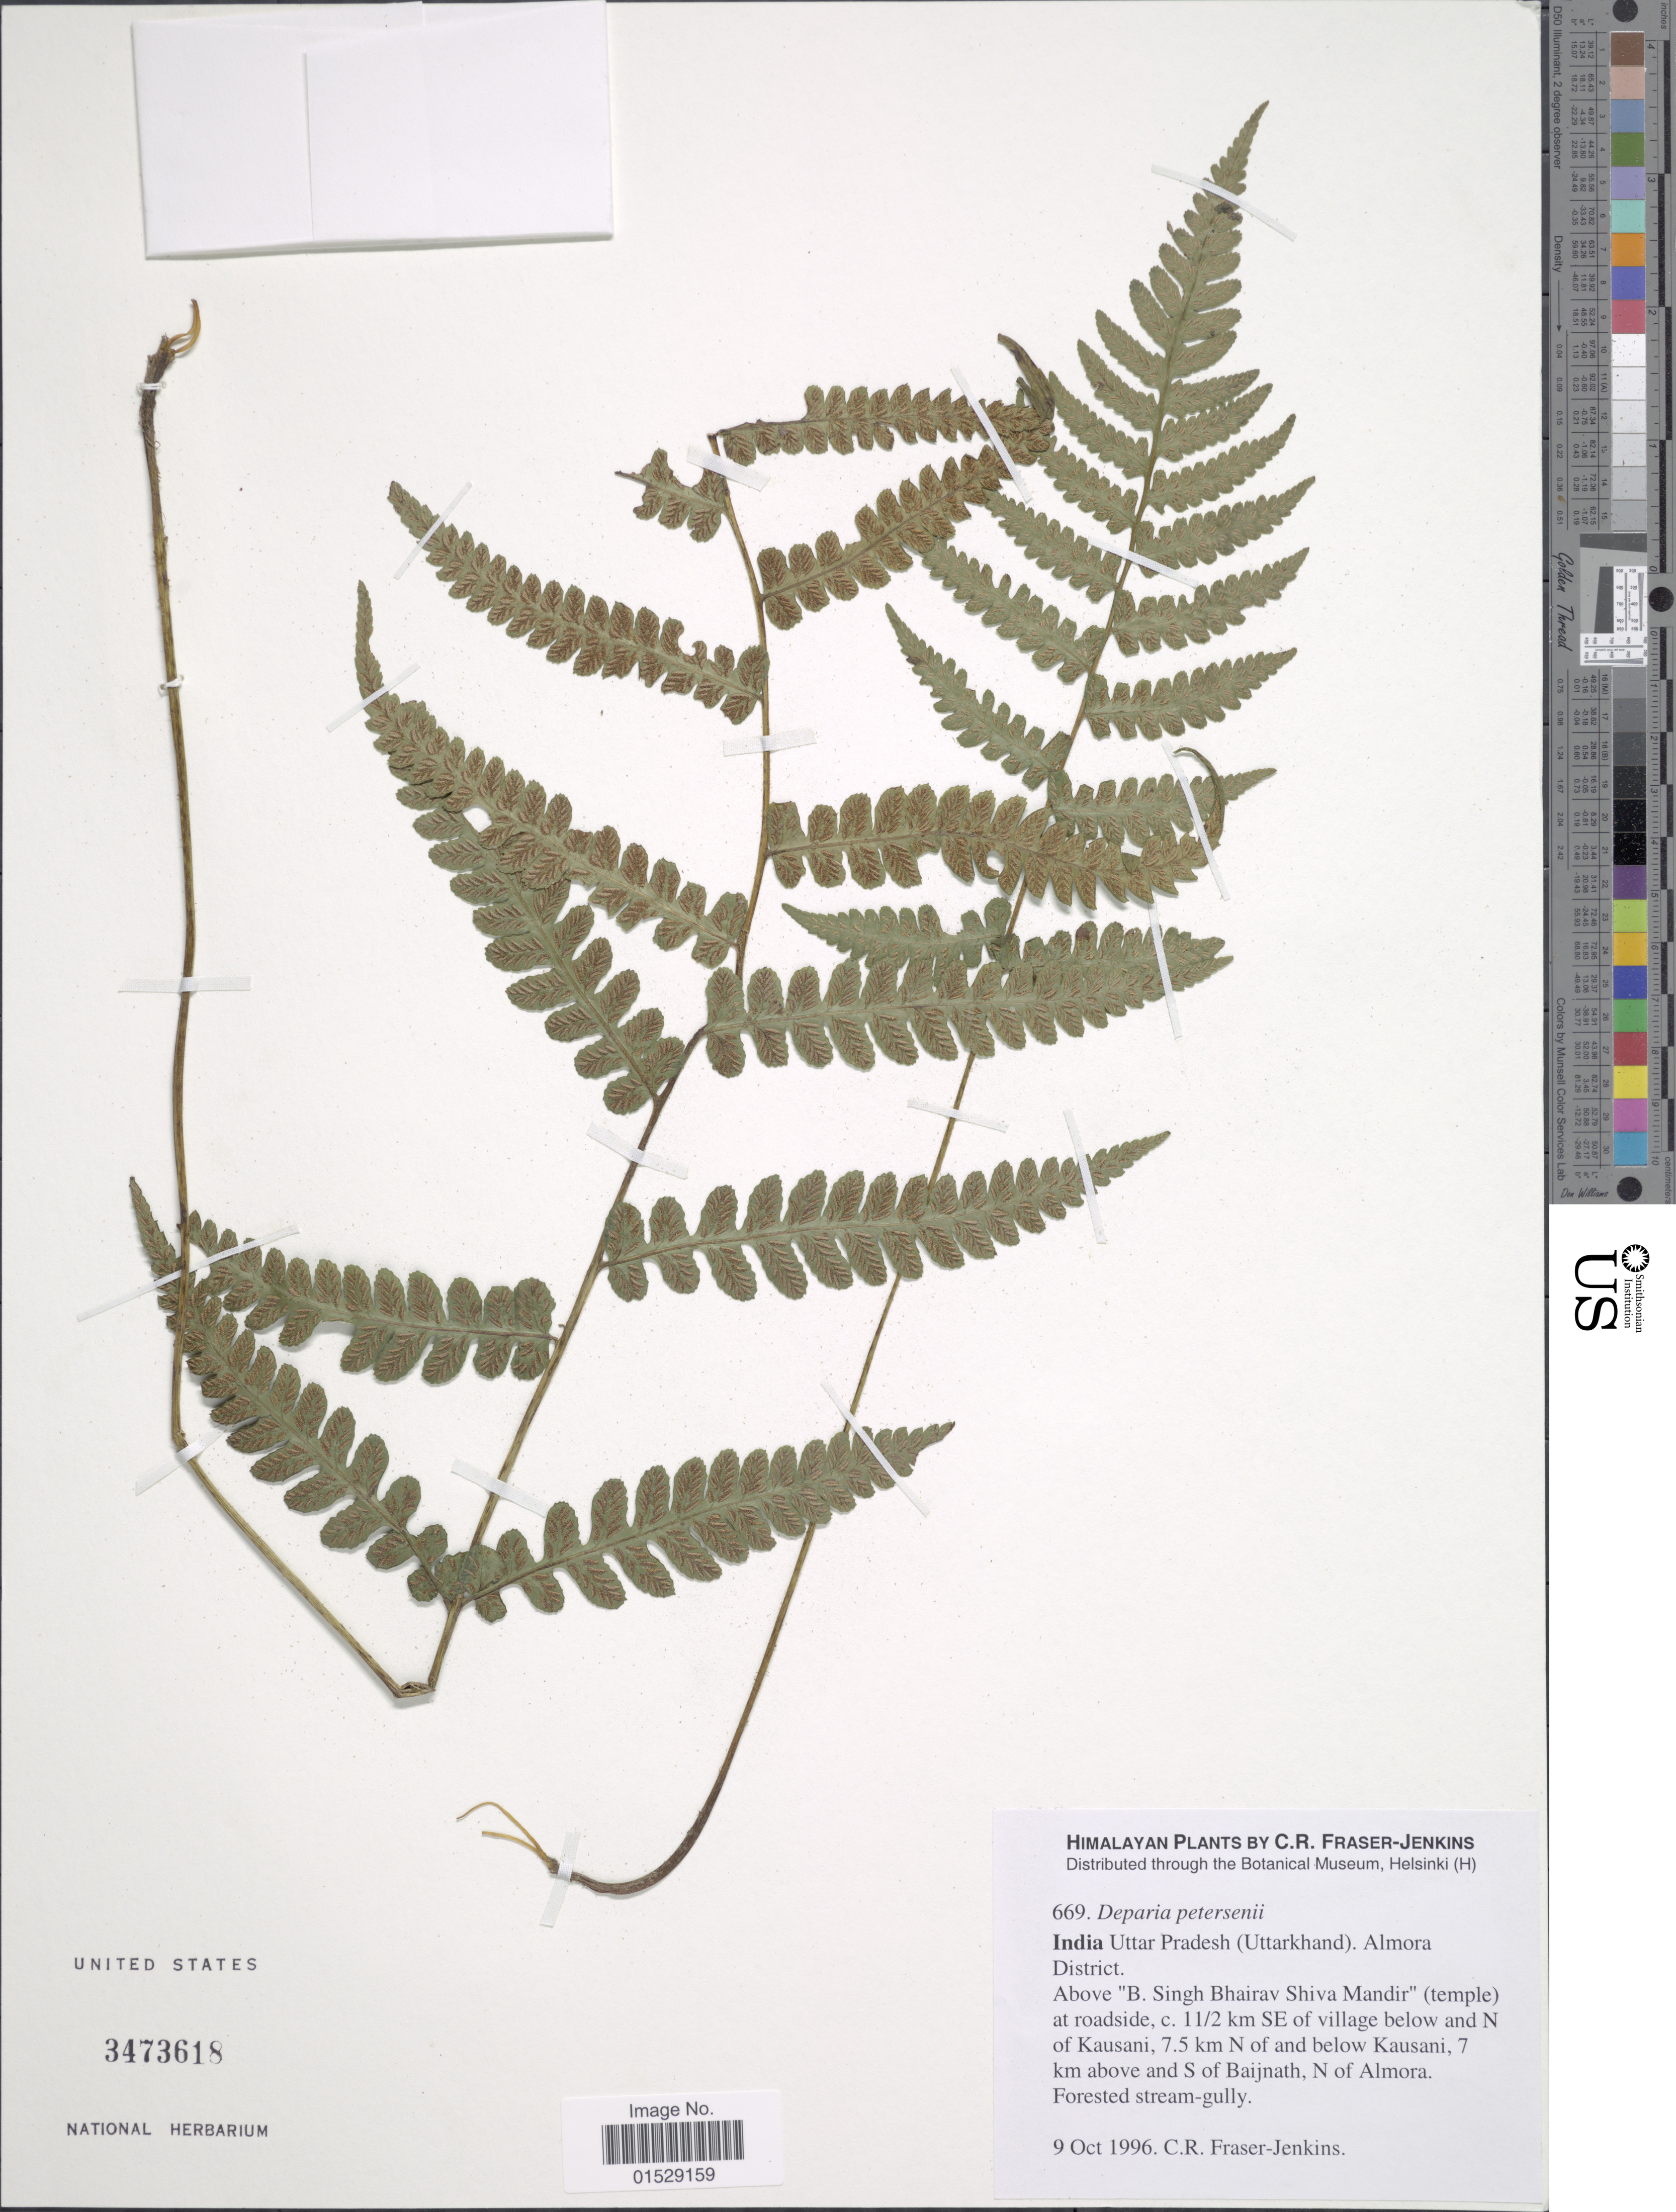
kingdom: Plantae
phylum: Tracheophyta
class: Polypodiopsida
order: Polypodiales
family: Athyriaceae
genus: Deparia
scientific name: Deparia petersenii var. petersenii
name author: (Kunze) M. Kato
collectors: C. R. Fraser-Jenkins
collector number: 669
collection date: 1996-10-09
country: India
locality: Himalaya, India, Uttar Pradesh (Uttarkhand), Almora District, above B Singh Bhairav Shiva Mandir (temple) at roadside, c. 11/2 km SE of village below and N of Kausani, 7.5 km N of and below Kausani, 7 km above and S of Baijnath, N of Almora, forested stream-gully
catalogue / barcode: US 3473618